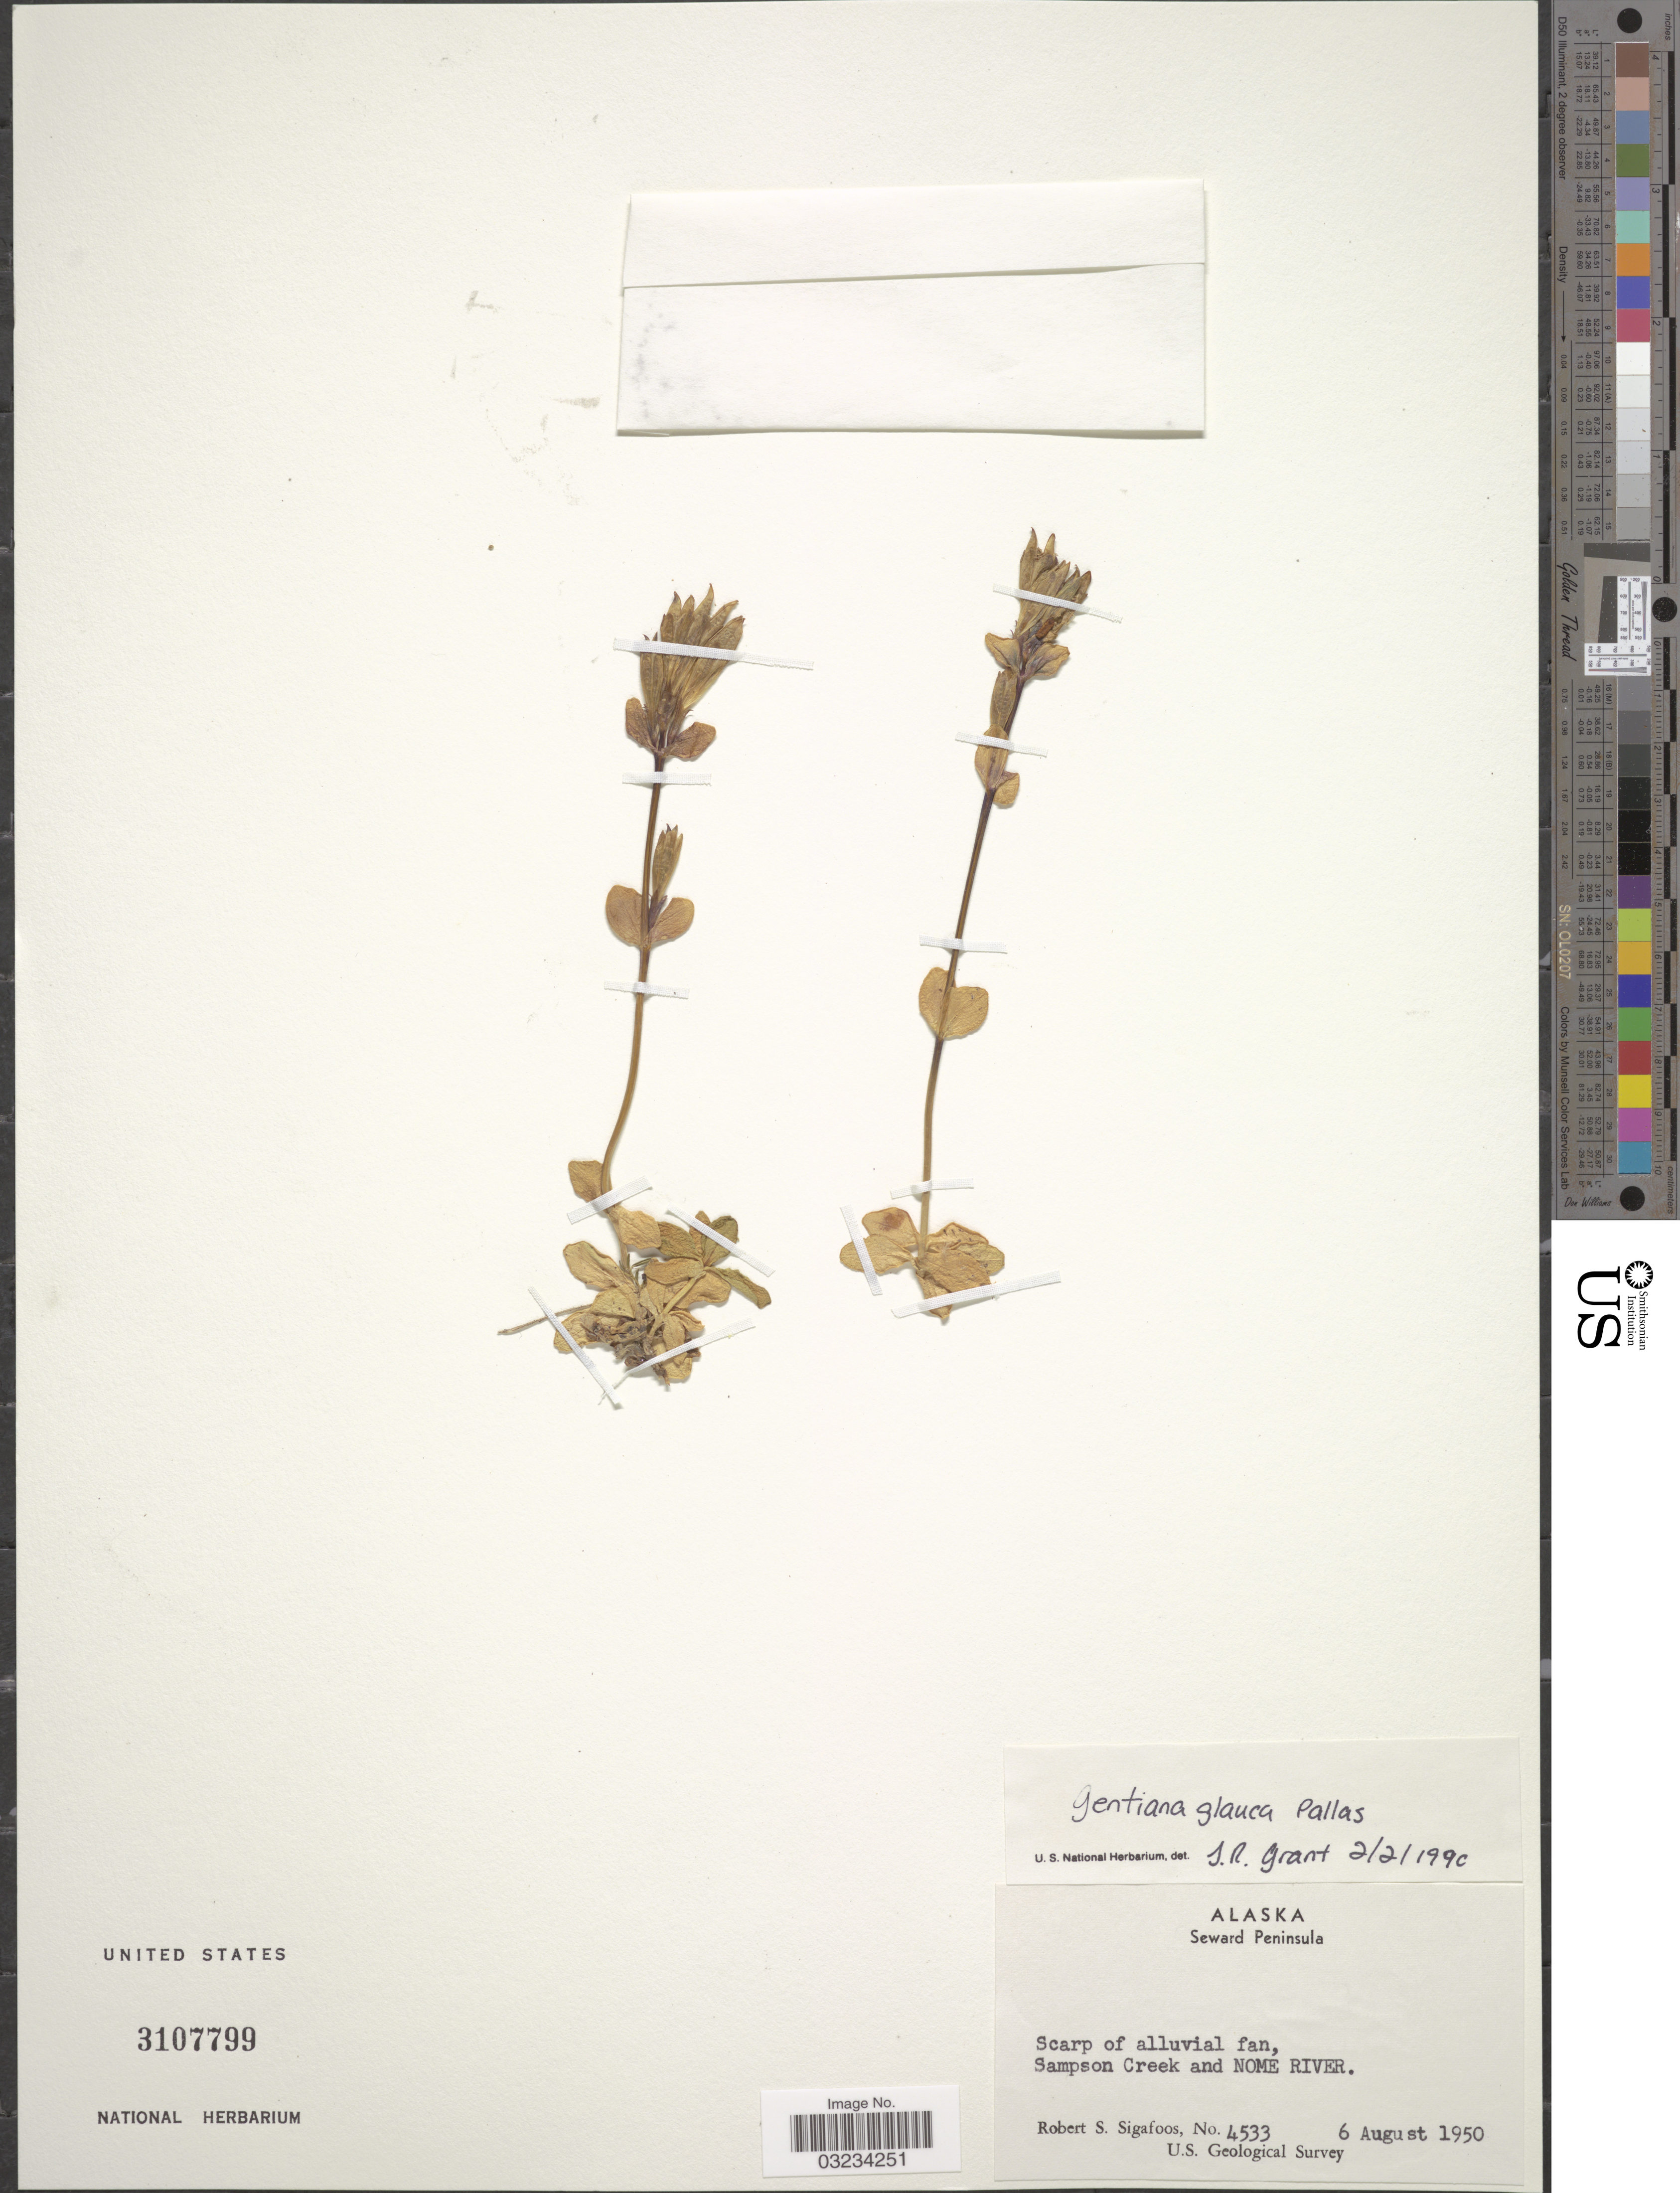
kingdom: Plantae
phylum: Tracheophyta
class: Magnoliopsida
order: Gentianales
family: Gentianaceae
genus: Gentiana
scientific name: Gentiana glauca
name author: Pall.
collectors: R. Sigafoos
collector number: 4533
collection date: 1950-08-06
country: United States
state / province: Alaska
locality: Seward Peninsula, Scarp of alluvial fan, Sampson Creek and Nome River.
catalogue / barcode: US 3107799